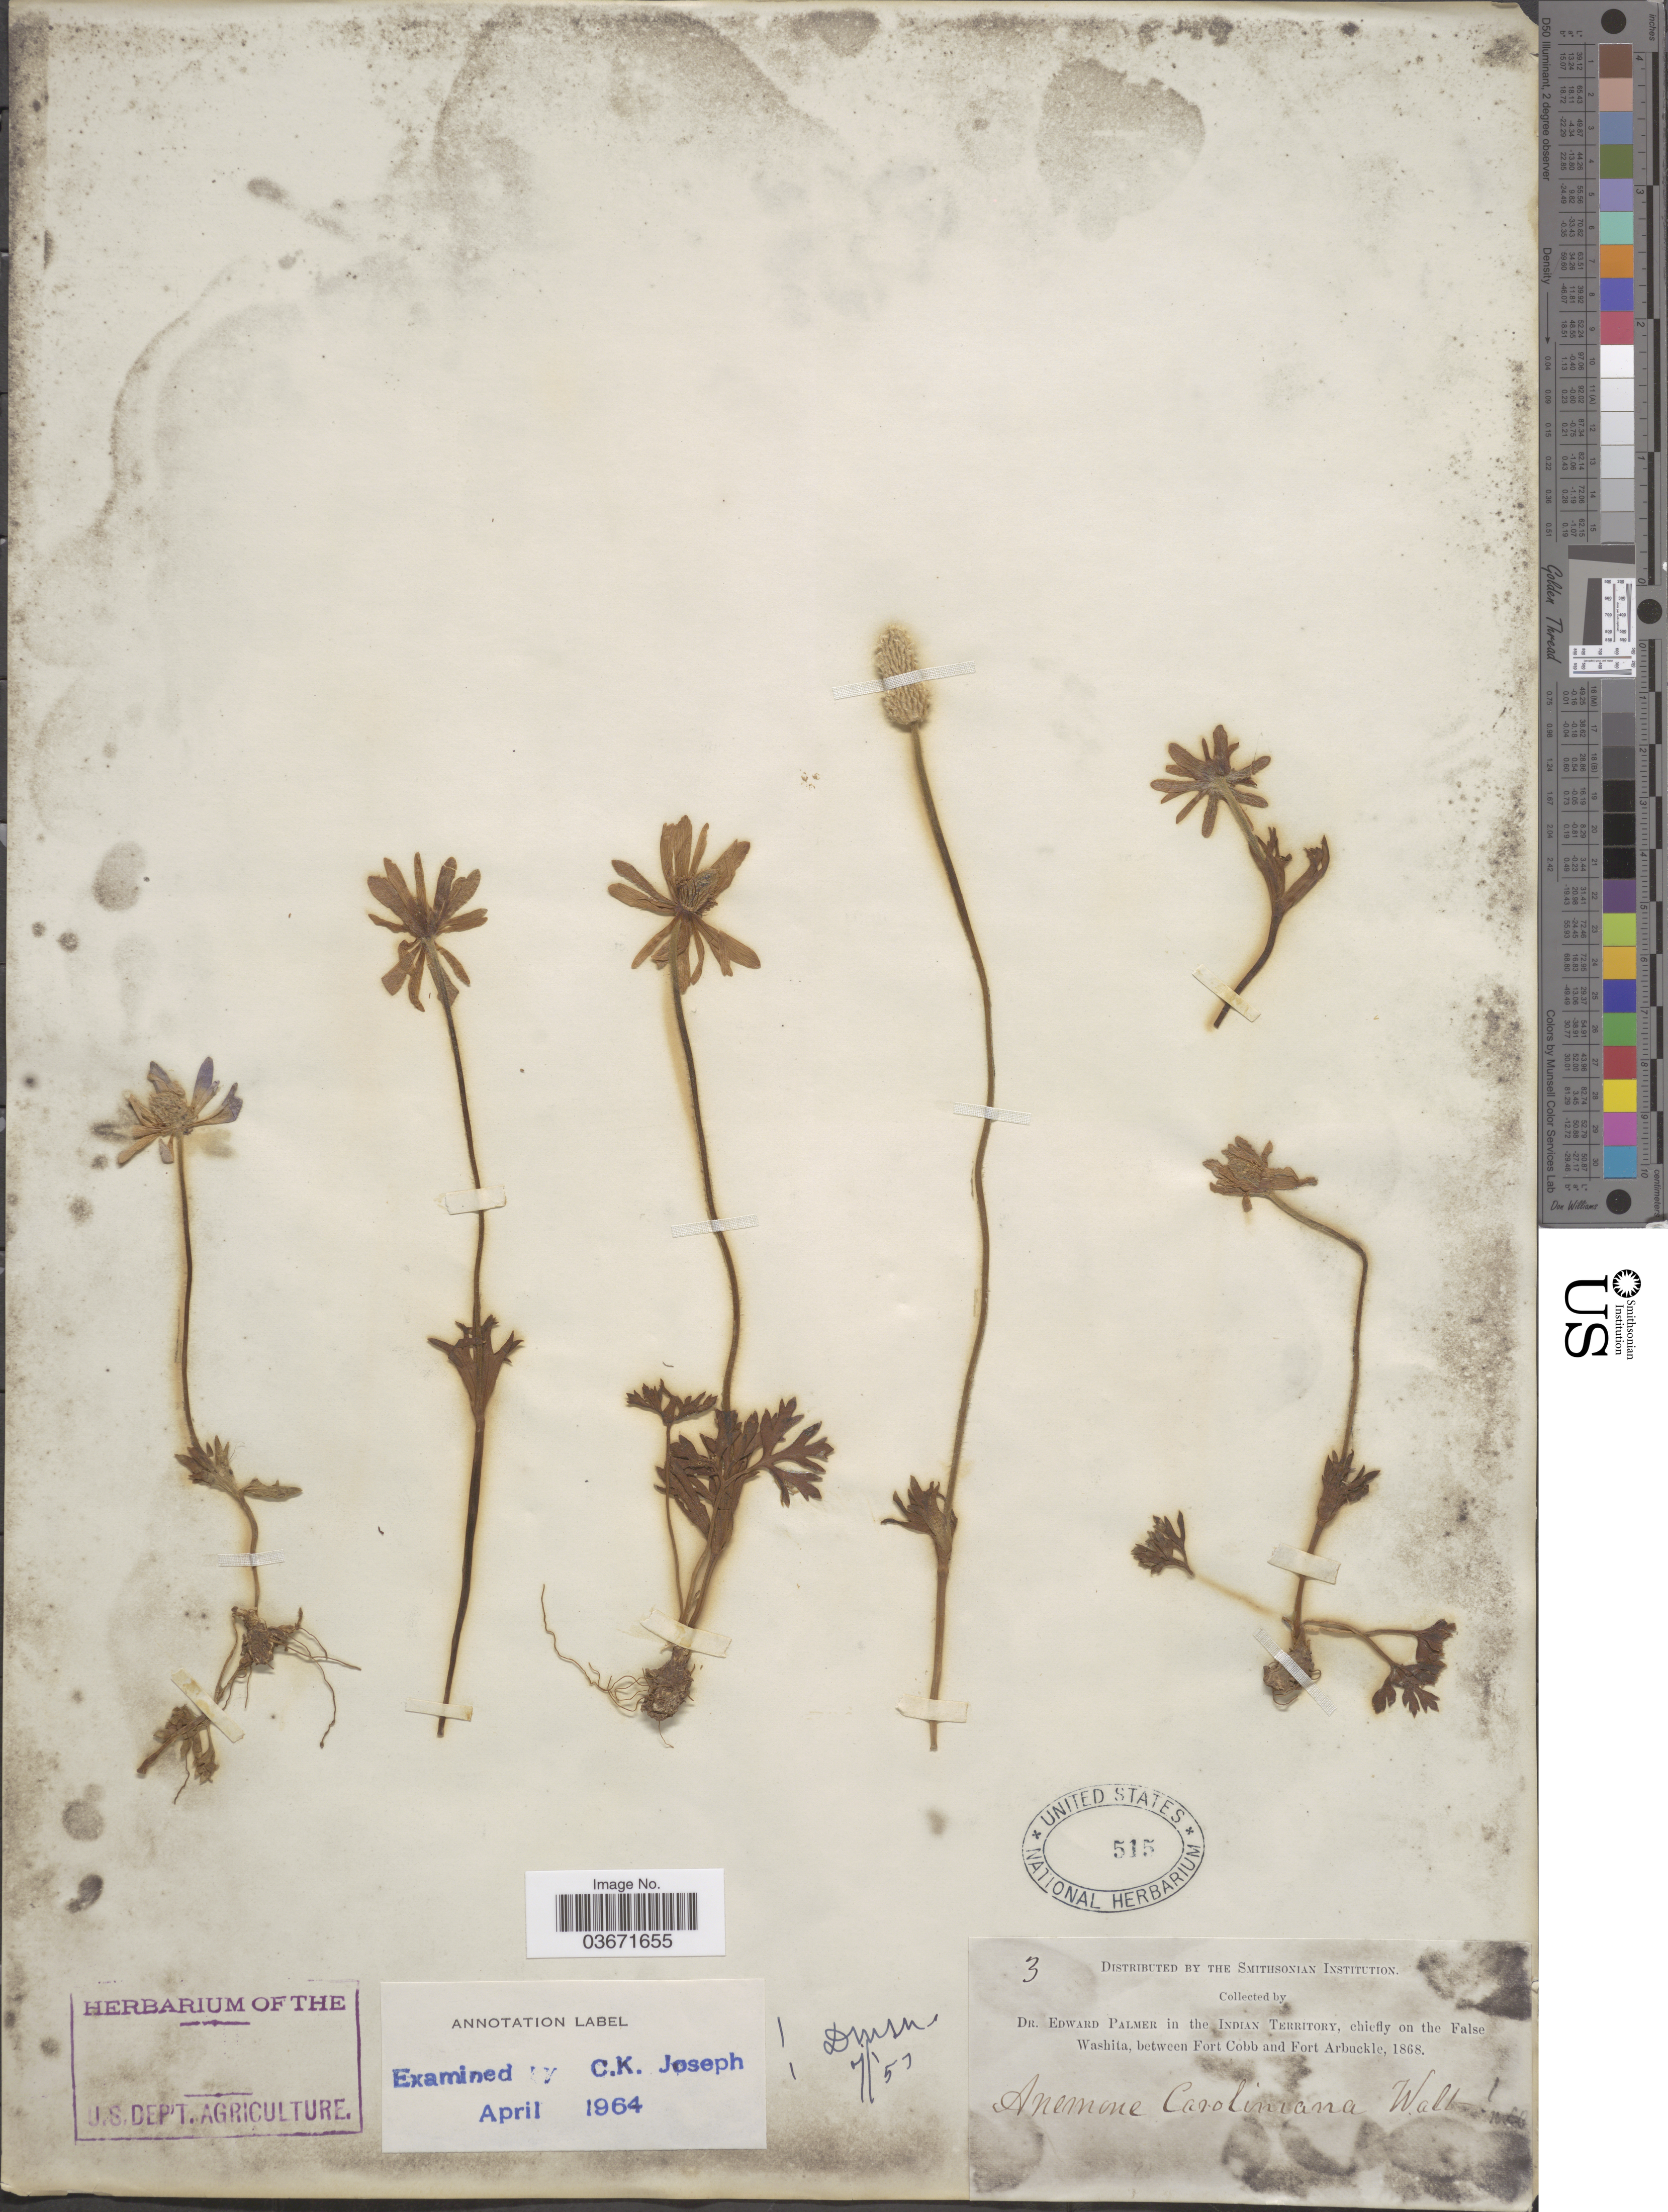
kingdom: Plantae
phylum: Tracheophyta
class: Magnoliopsida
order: Ranunculales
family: Ranunculaceae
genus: Anemone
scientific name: Anemone caroliniana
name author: Walter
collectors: E. Palmer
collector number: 3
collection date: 1868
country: United States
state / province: Oklahoma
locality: Indian Territory, chiefly on the False Washita, between Fort Cobb and Fort Arbuckle.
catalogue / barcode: US 515